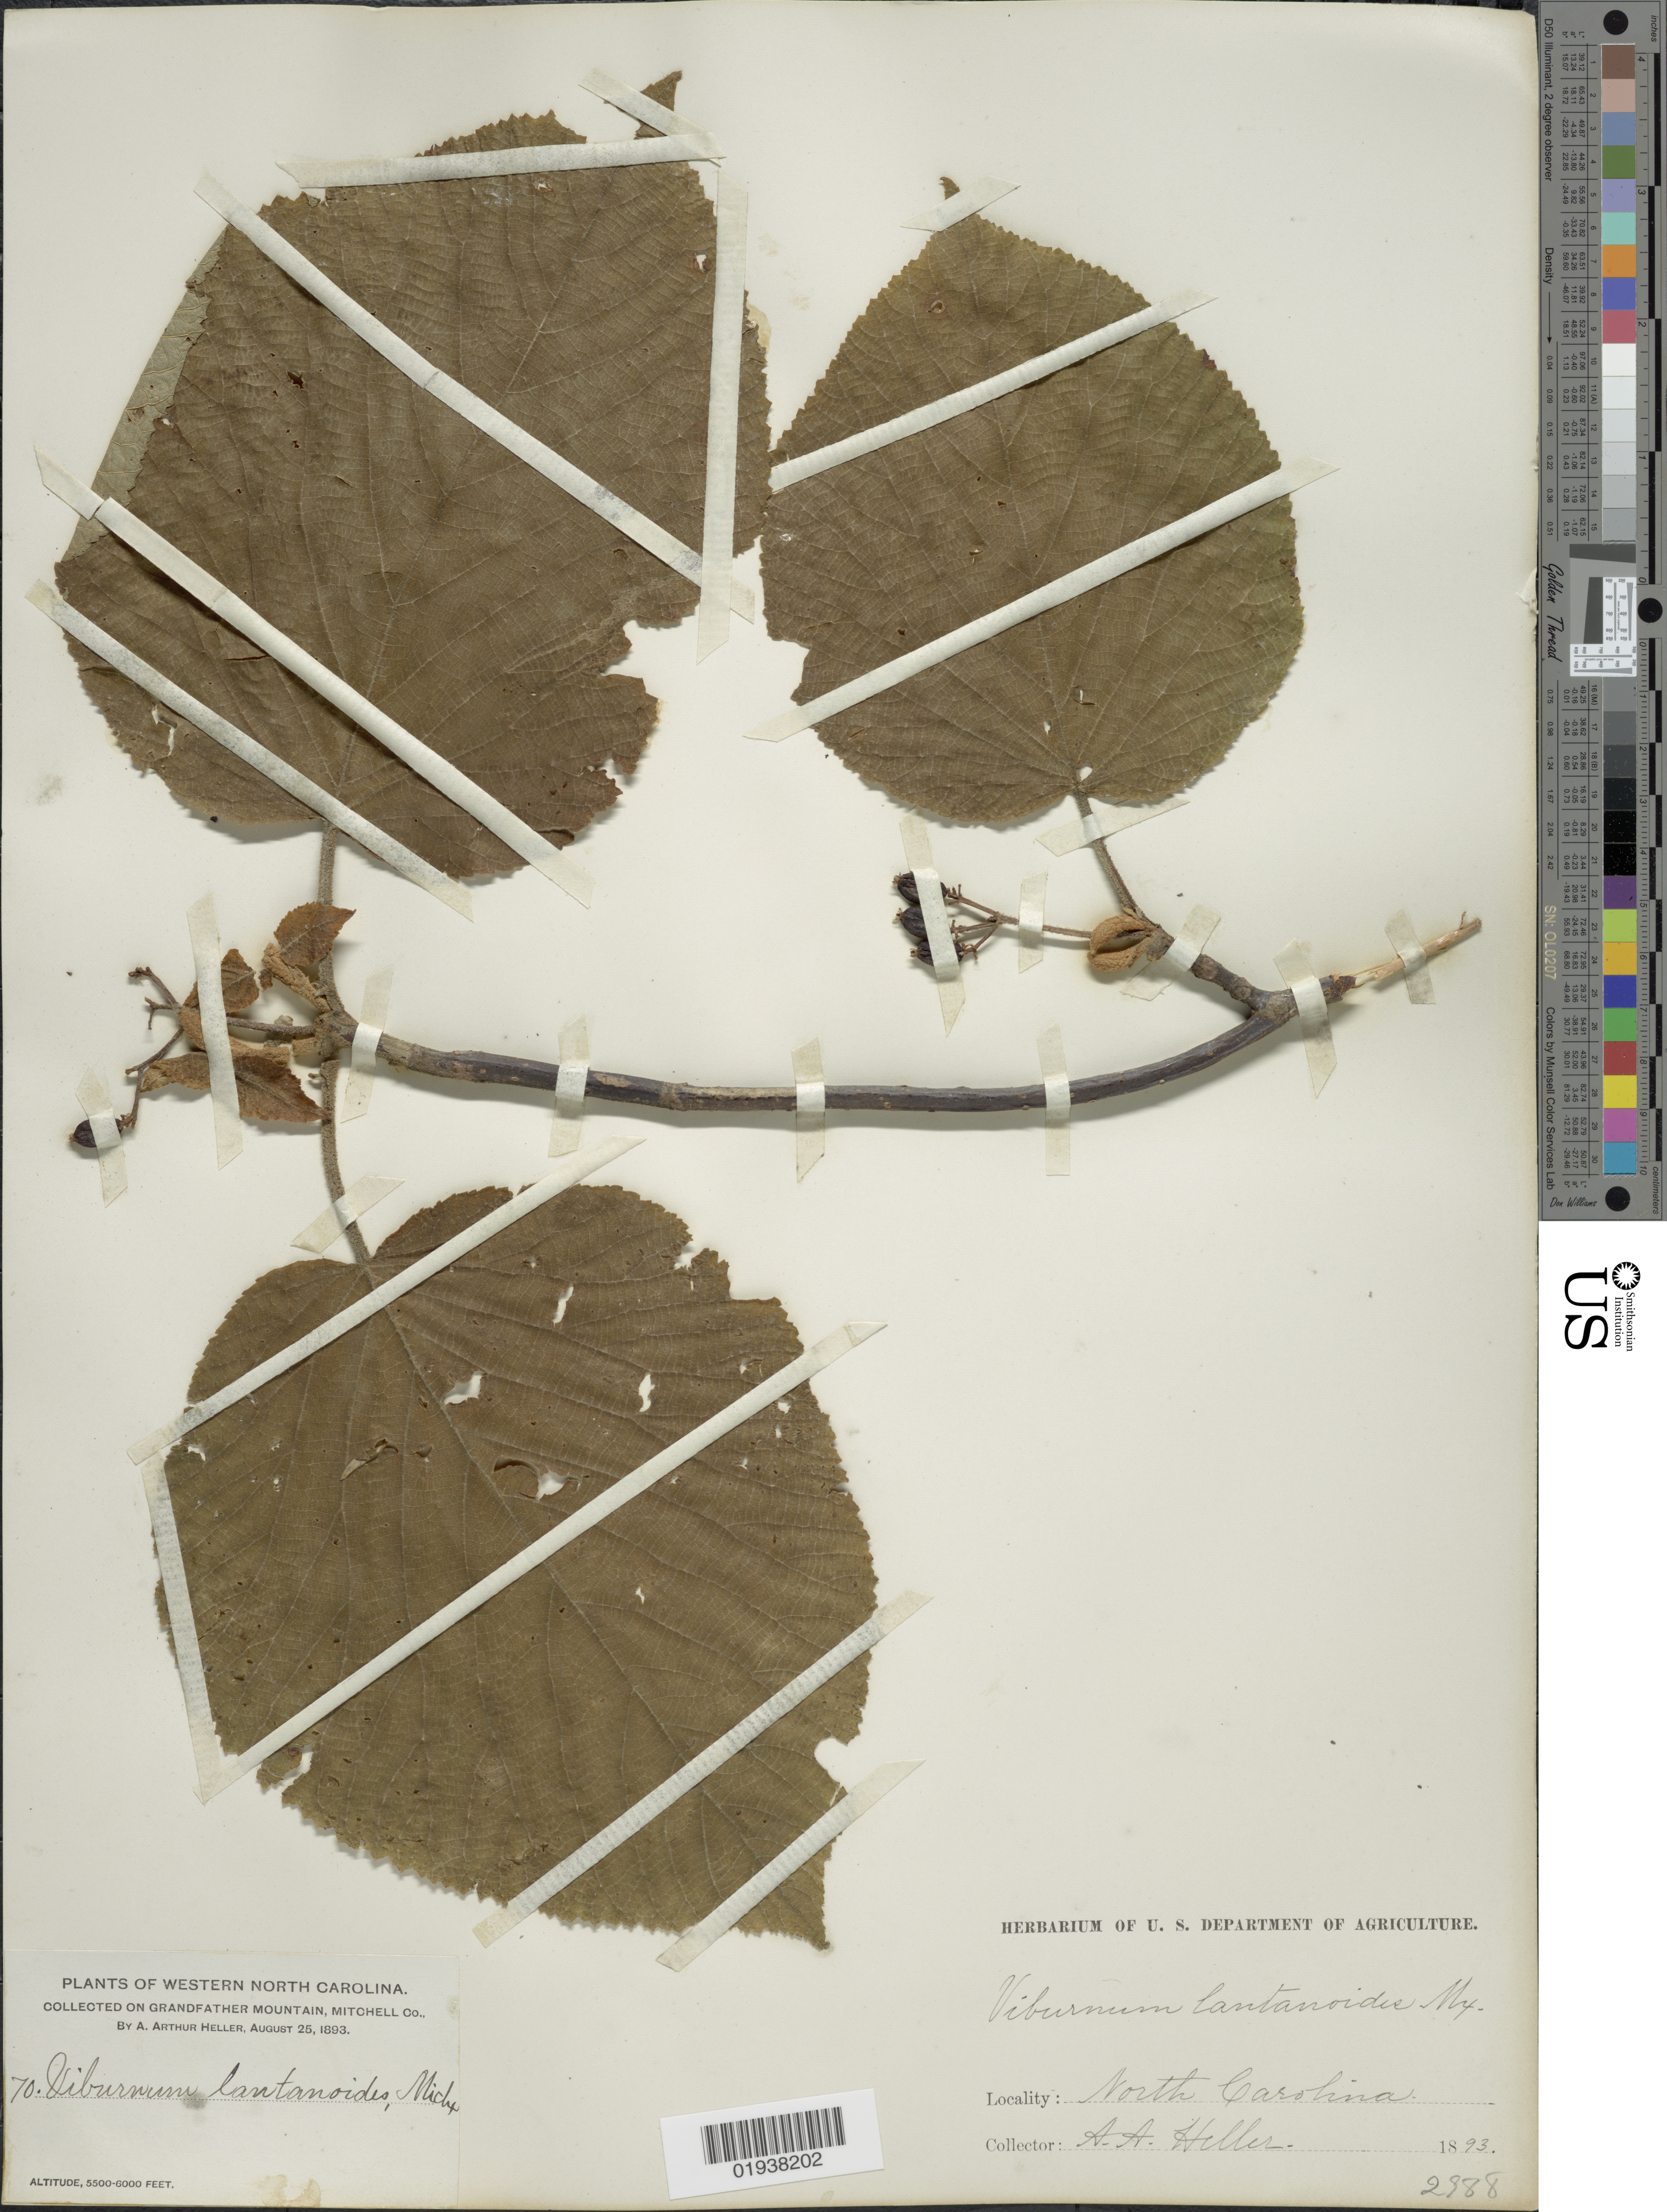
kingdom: Plantae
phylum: Tracheophyta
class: Magnoliopsida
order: Dipsacales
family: Viburnaceae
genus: Viburnum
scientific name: Viburnum alnifolium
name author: Marshall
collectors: A. A. Heller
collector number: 70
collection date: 1893-08-25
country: United States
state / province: North Carolina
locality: Western North Carolina. Grandfather Mountain, Mitchell Co.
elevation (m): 1676